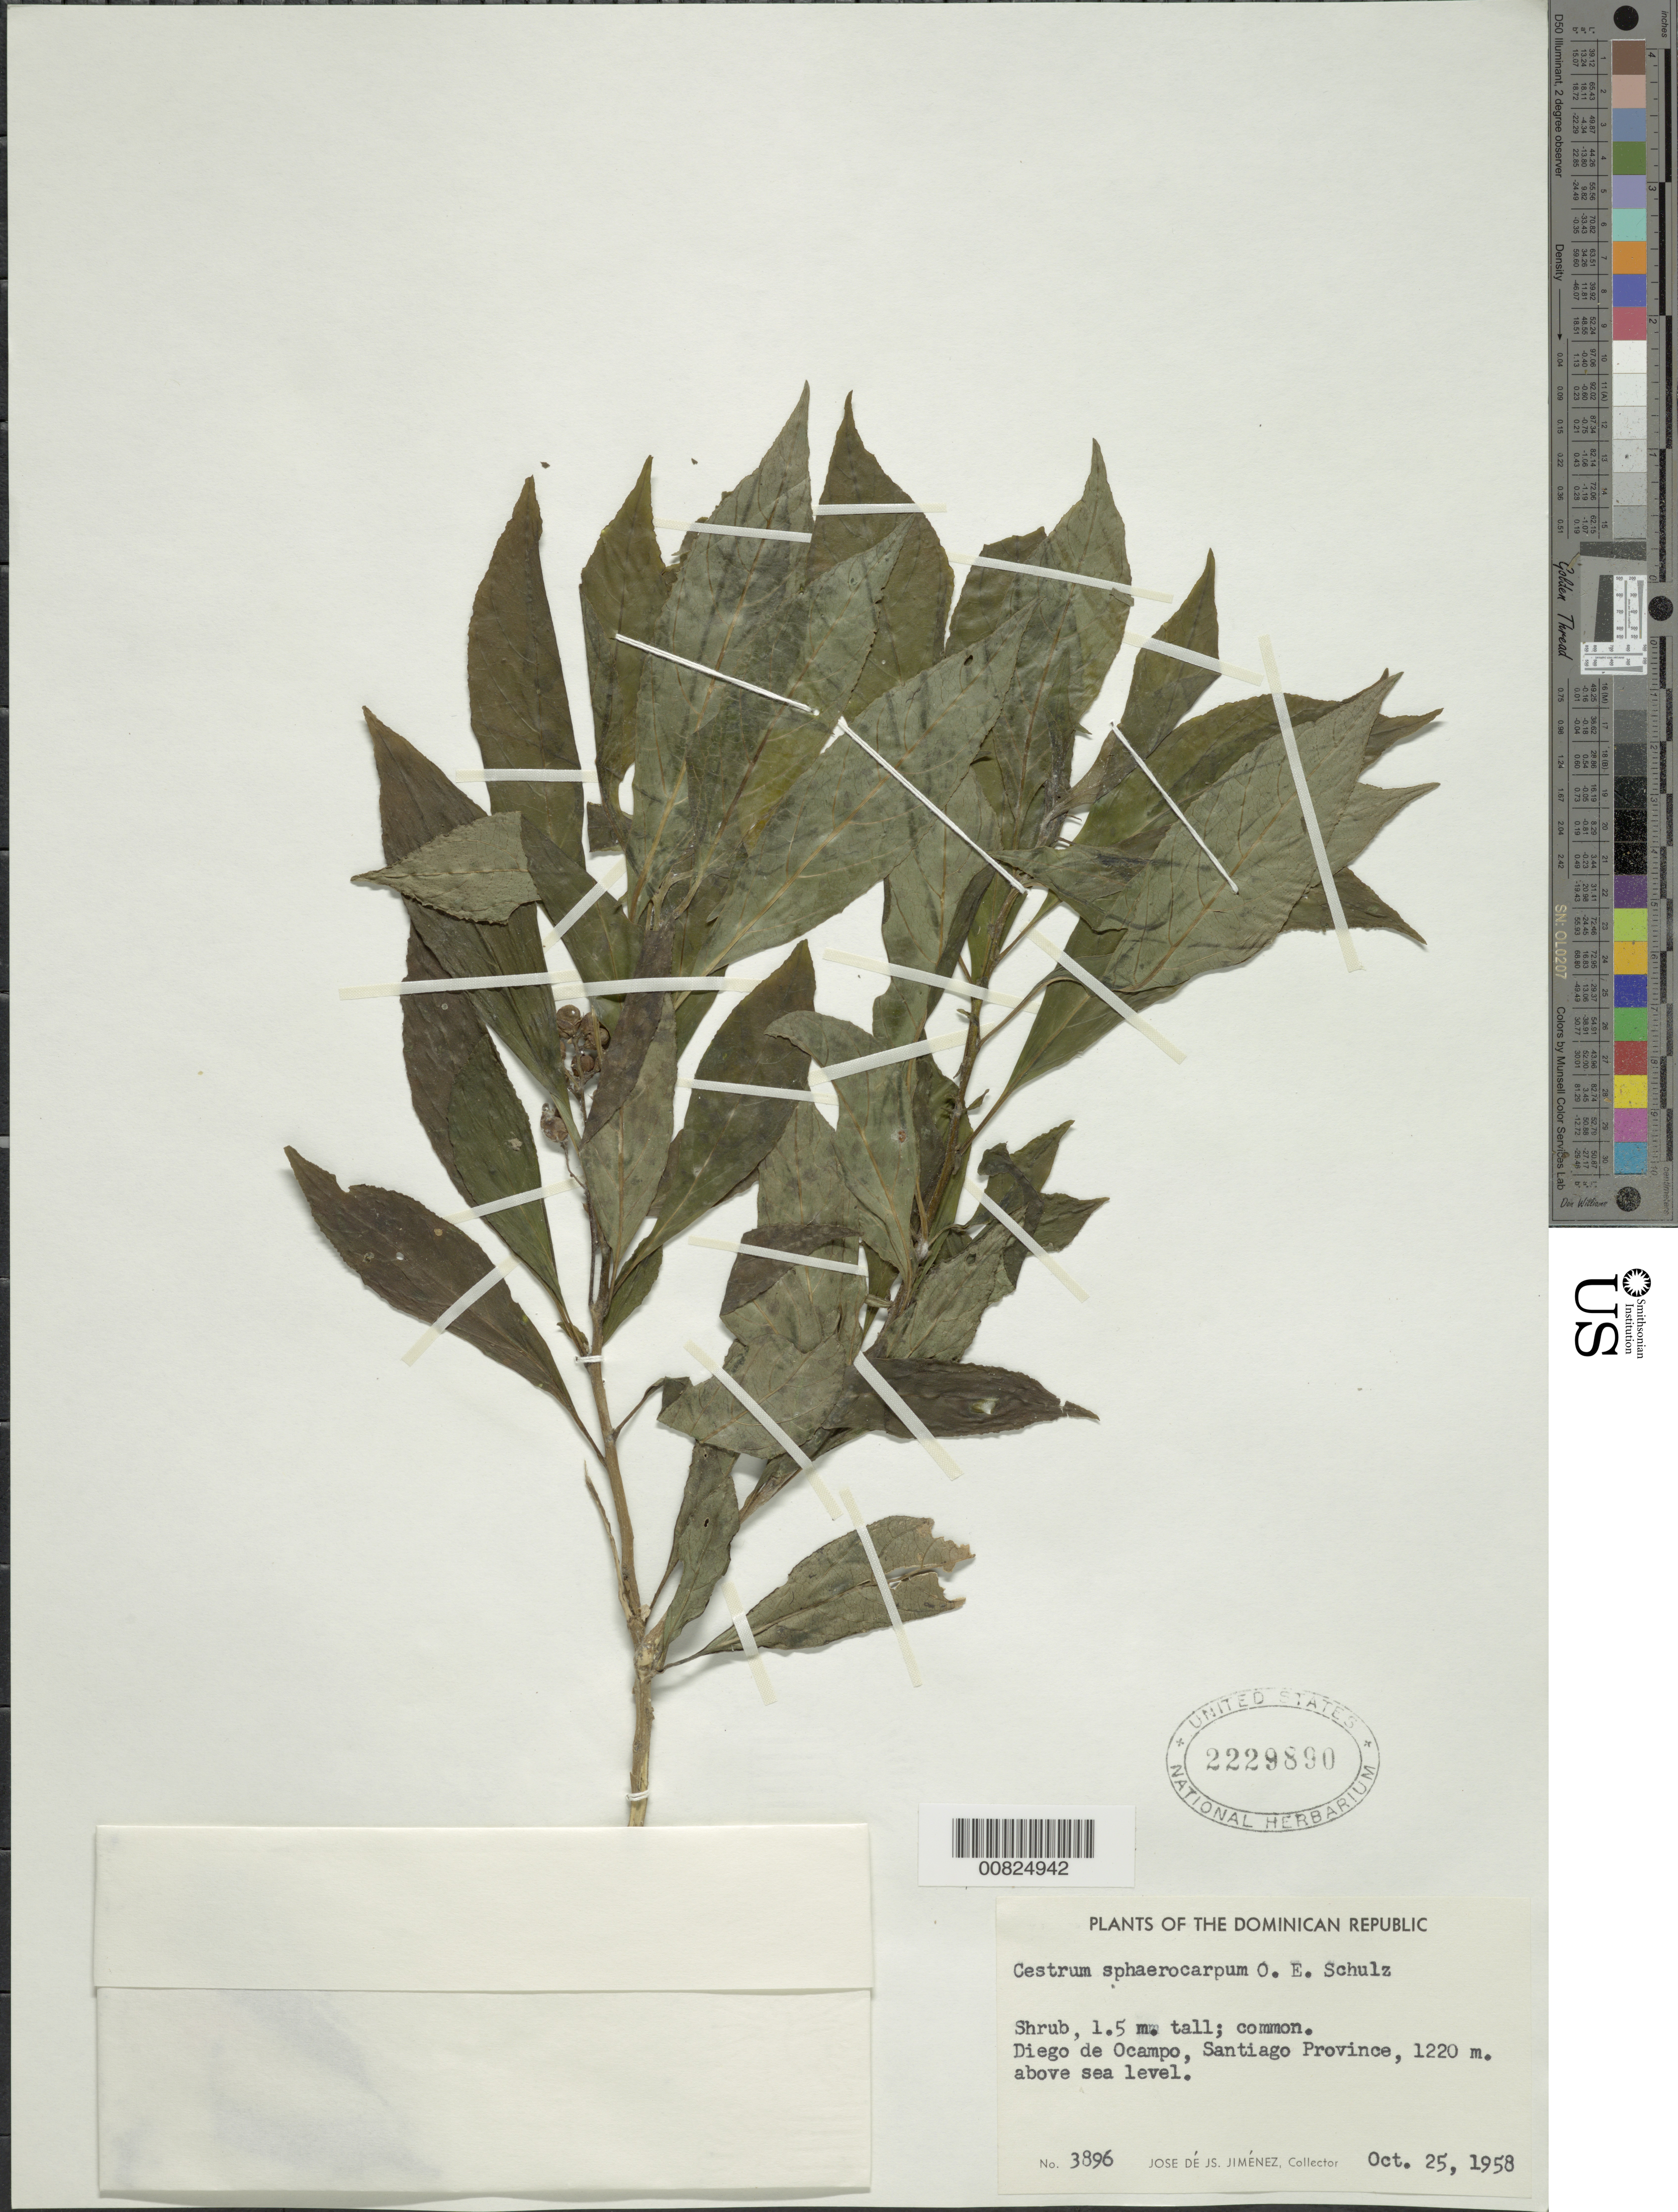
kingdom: Plantae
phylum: Tracheophyta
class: Magnoliopsida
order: Solanales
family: Solanaceae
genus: Cestrum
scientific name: Cestrum sphaerocarpum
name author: O.E. Schulz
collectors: J. J. Jiménez Almonte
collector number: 3896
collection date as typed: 25 Oct 1958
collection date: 1958-10-25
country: Dominican Republic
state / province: Santiago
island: Hispaniola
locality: Diego de Ocampo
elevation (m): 1220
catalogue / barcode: US 2229890